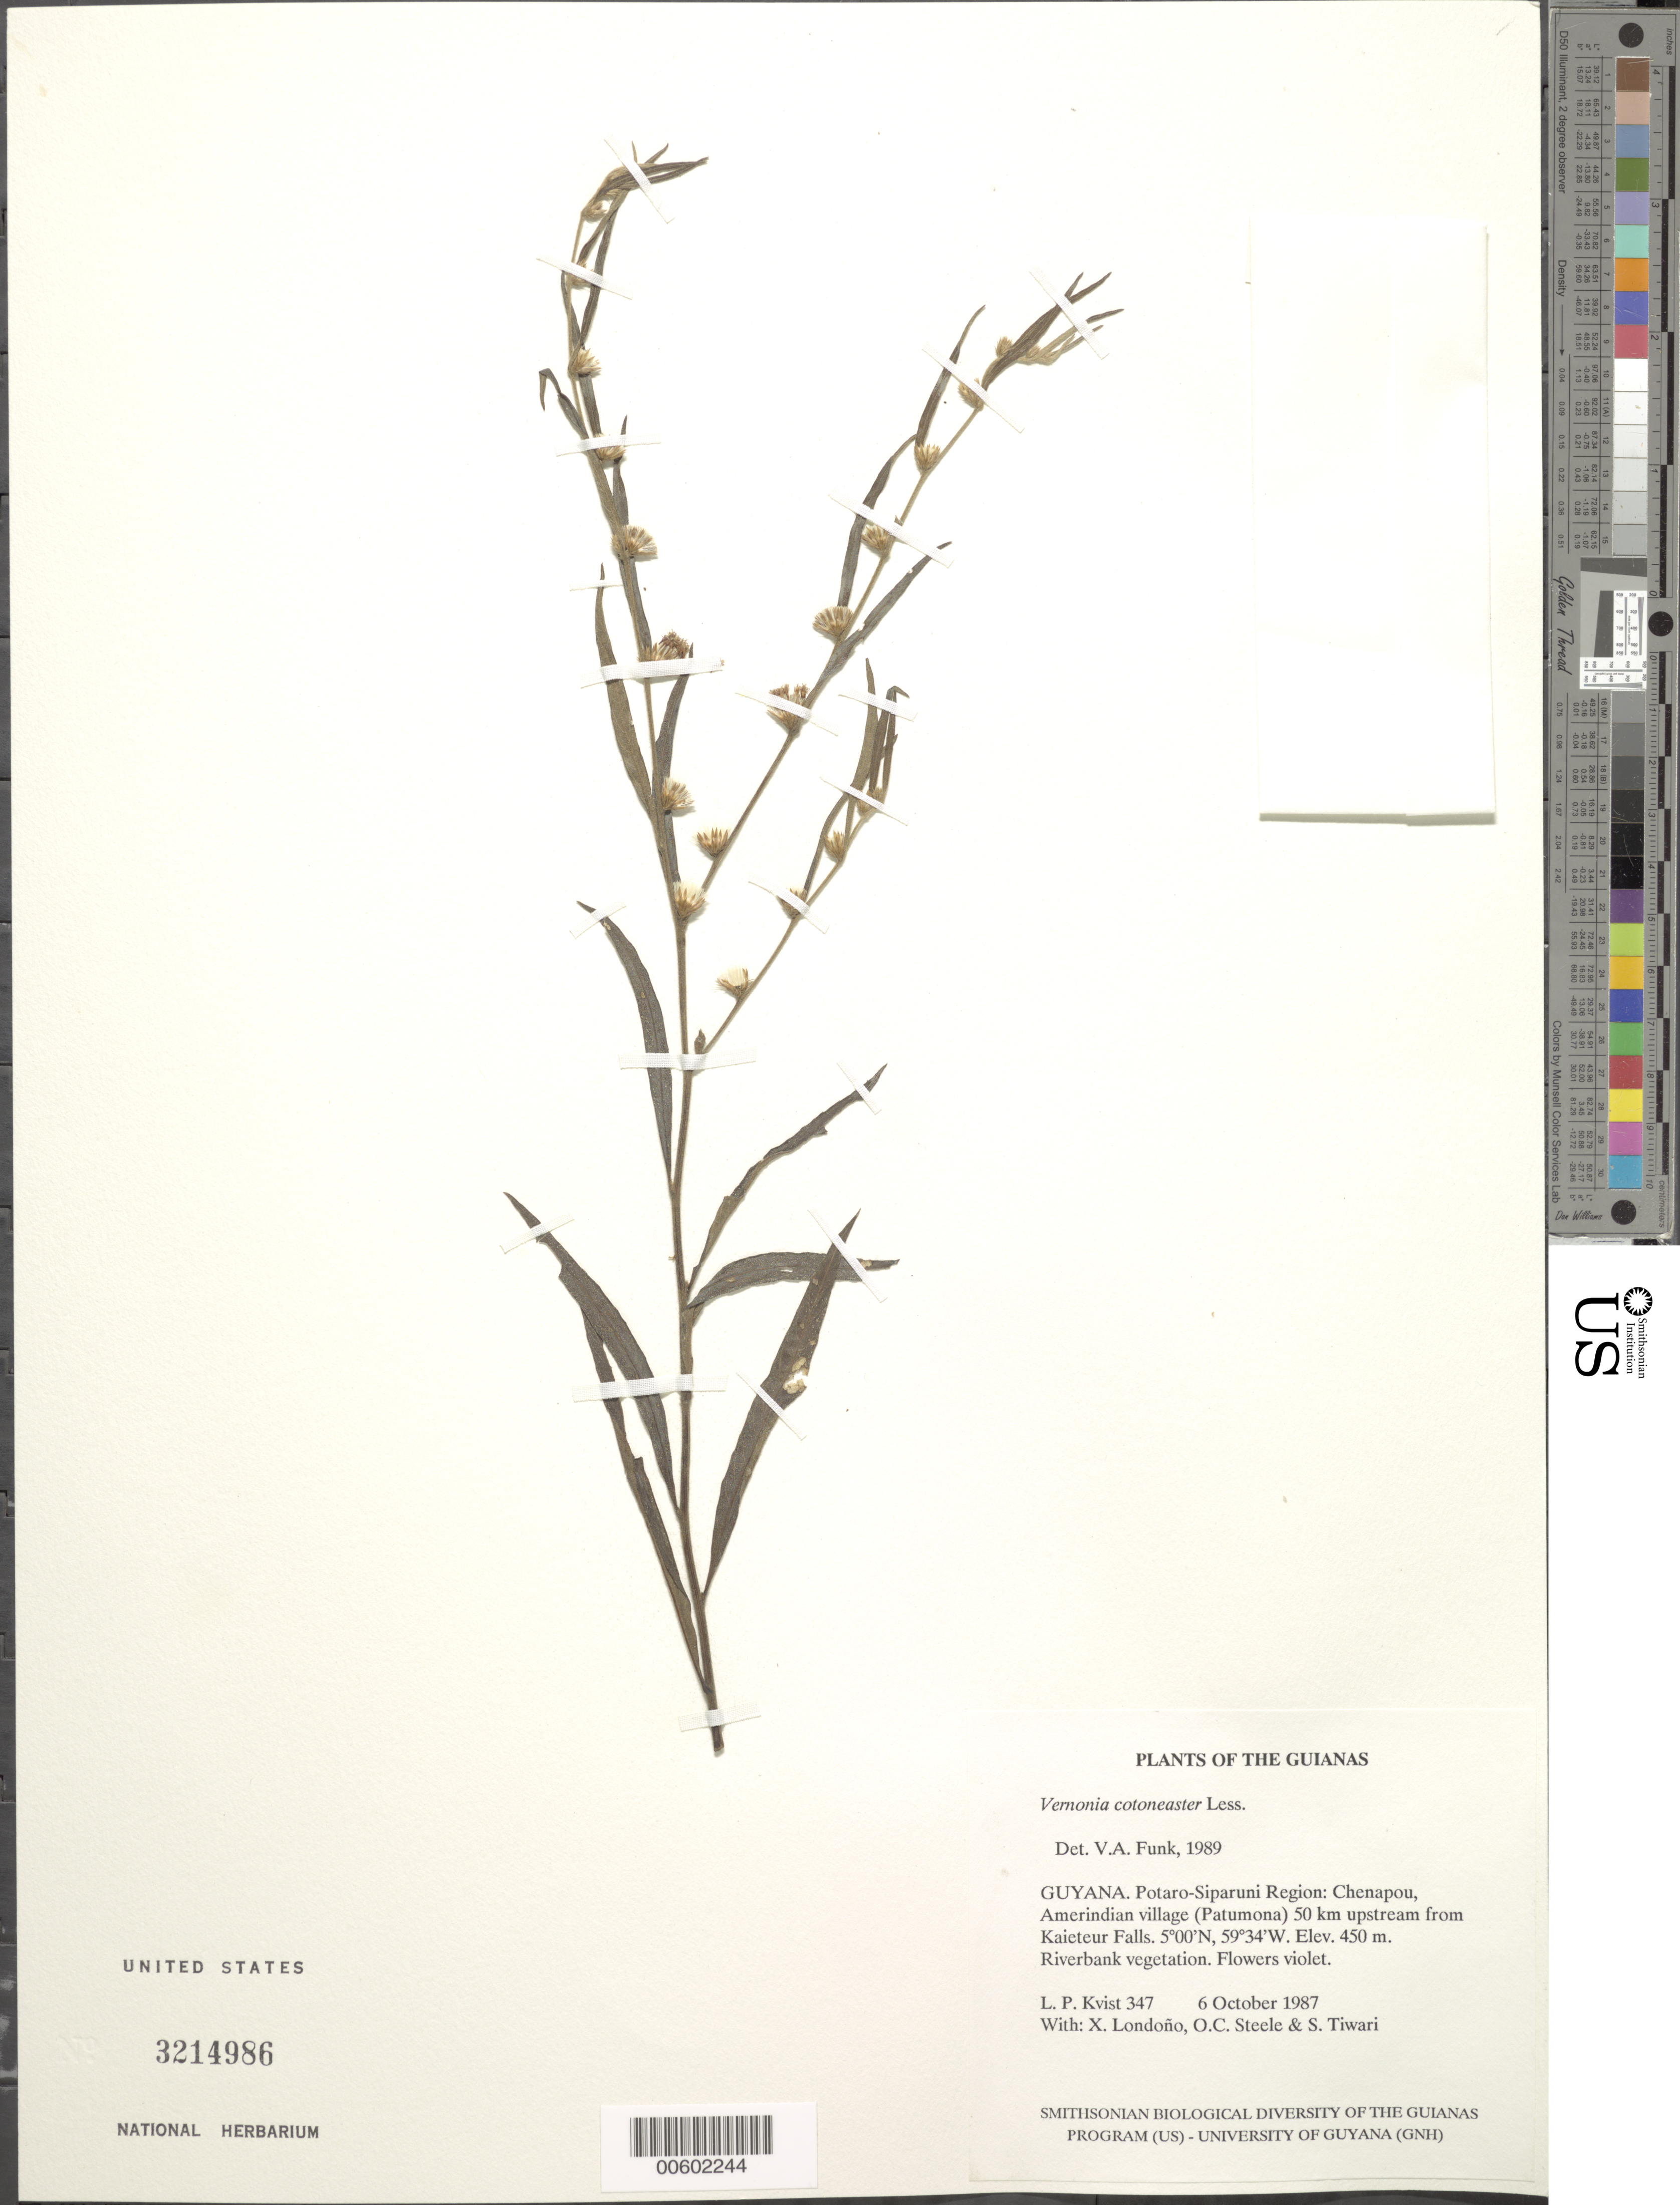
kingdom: Plantae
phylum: Tracheophyta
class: Magnoliopsida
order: Asterales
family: Asteraceae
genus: Lepidaploa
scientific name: Lepidaploa cotoneaster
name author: (Willd. ex Spreng.) H. Rob.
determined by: Funk, Vicki A., (BOT), Smithsonian Institution - National Museum of Natural History (UNITED STATES)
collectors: L. P. Kvist, X. Londoño, O. C. Steele & S. Tiwari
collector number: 347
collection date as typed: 6 October 1987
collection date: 1987-10-06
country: Guyana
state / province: Potaro-Siparuni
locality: Chenapou, Amerindian village (Patumona) 50 km upstream from Kaieteur Falls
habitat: Riverbank vegetation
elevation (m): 450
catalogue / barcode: US 3214986